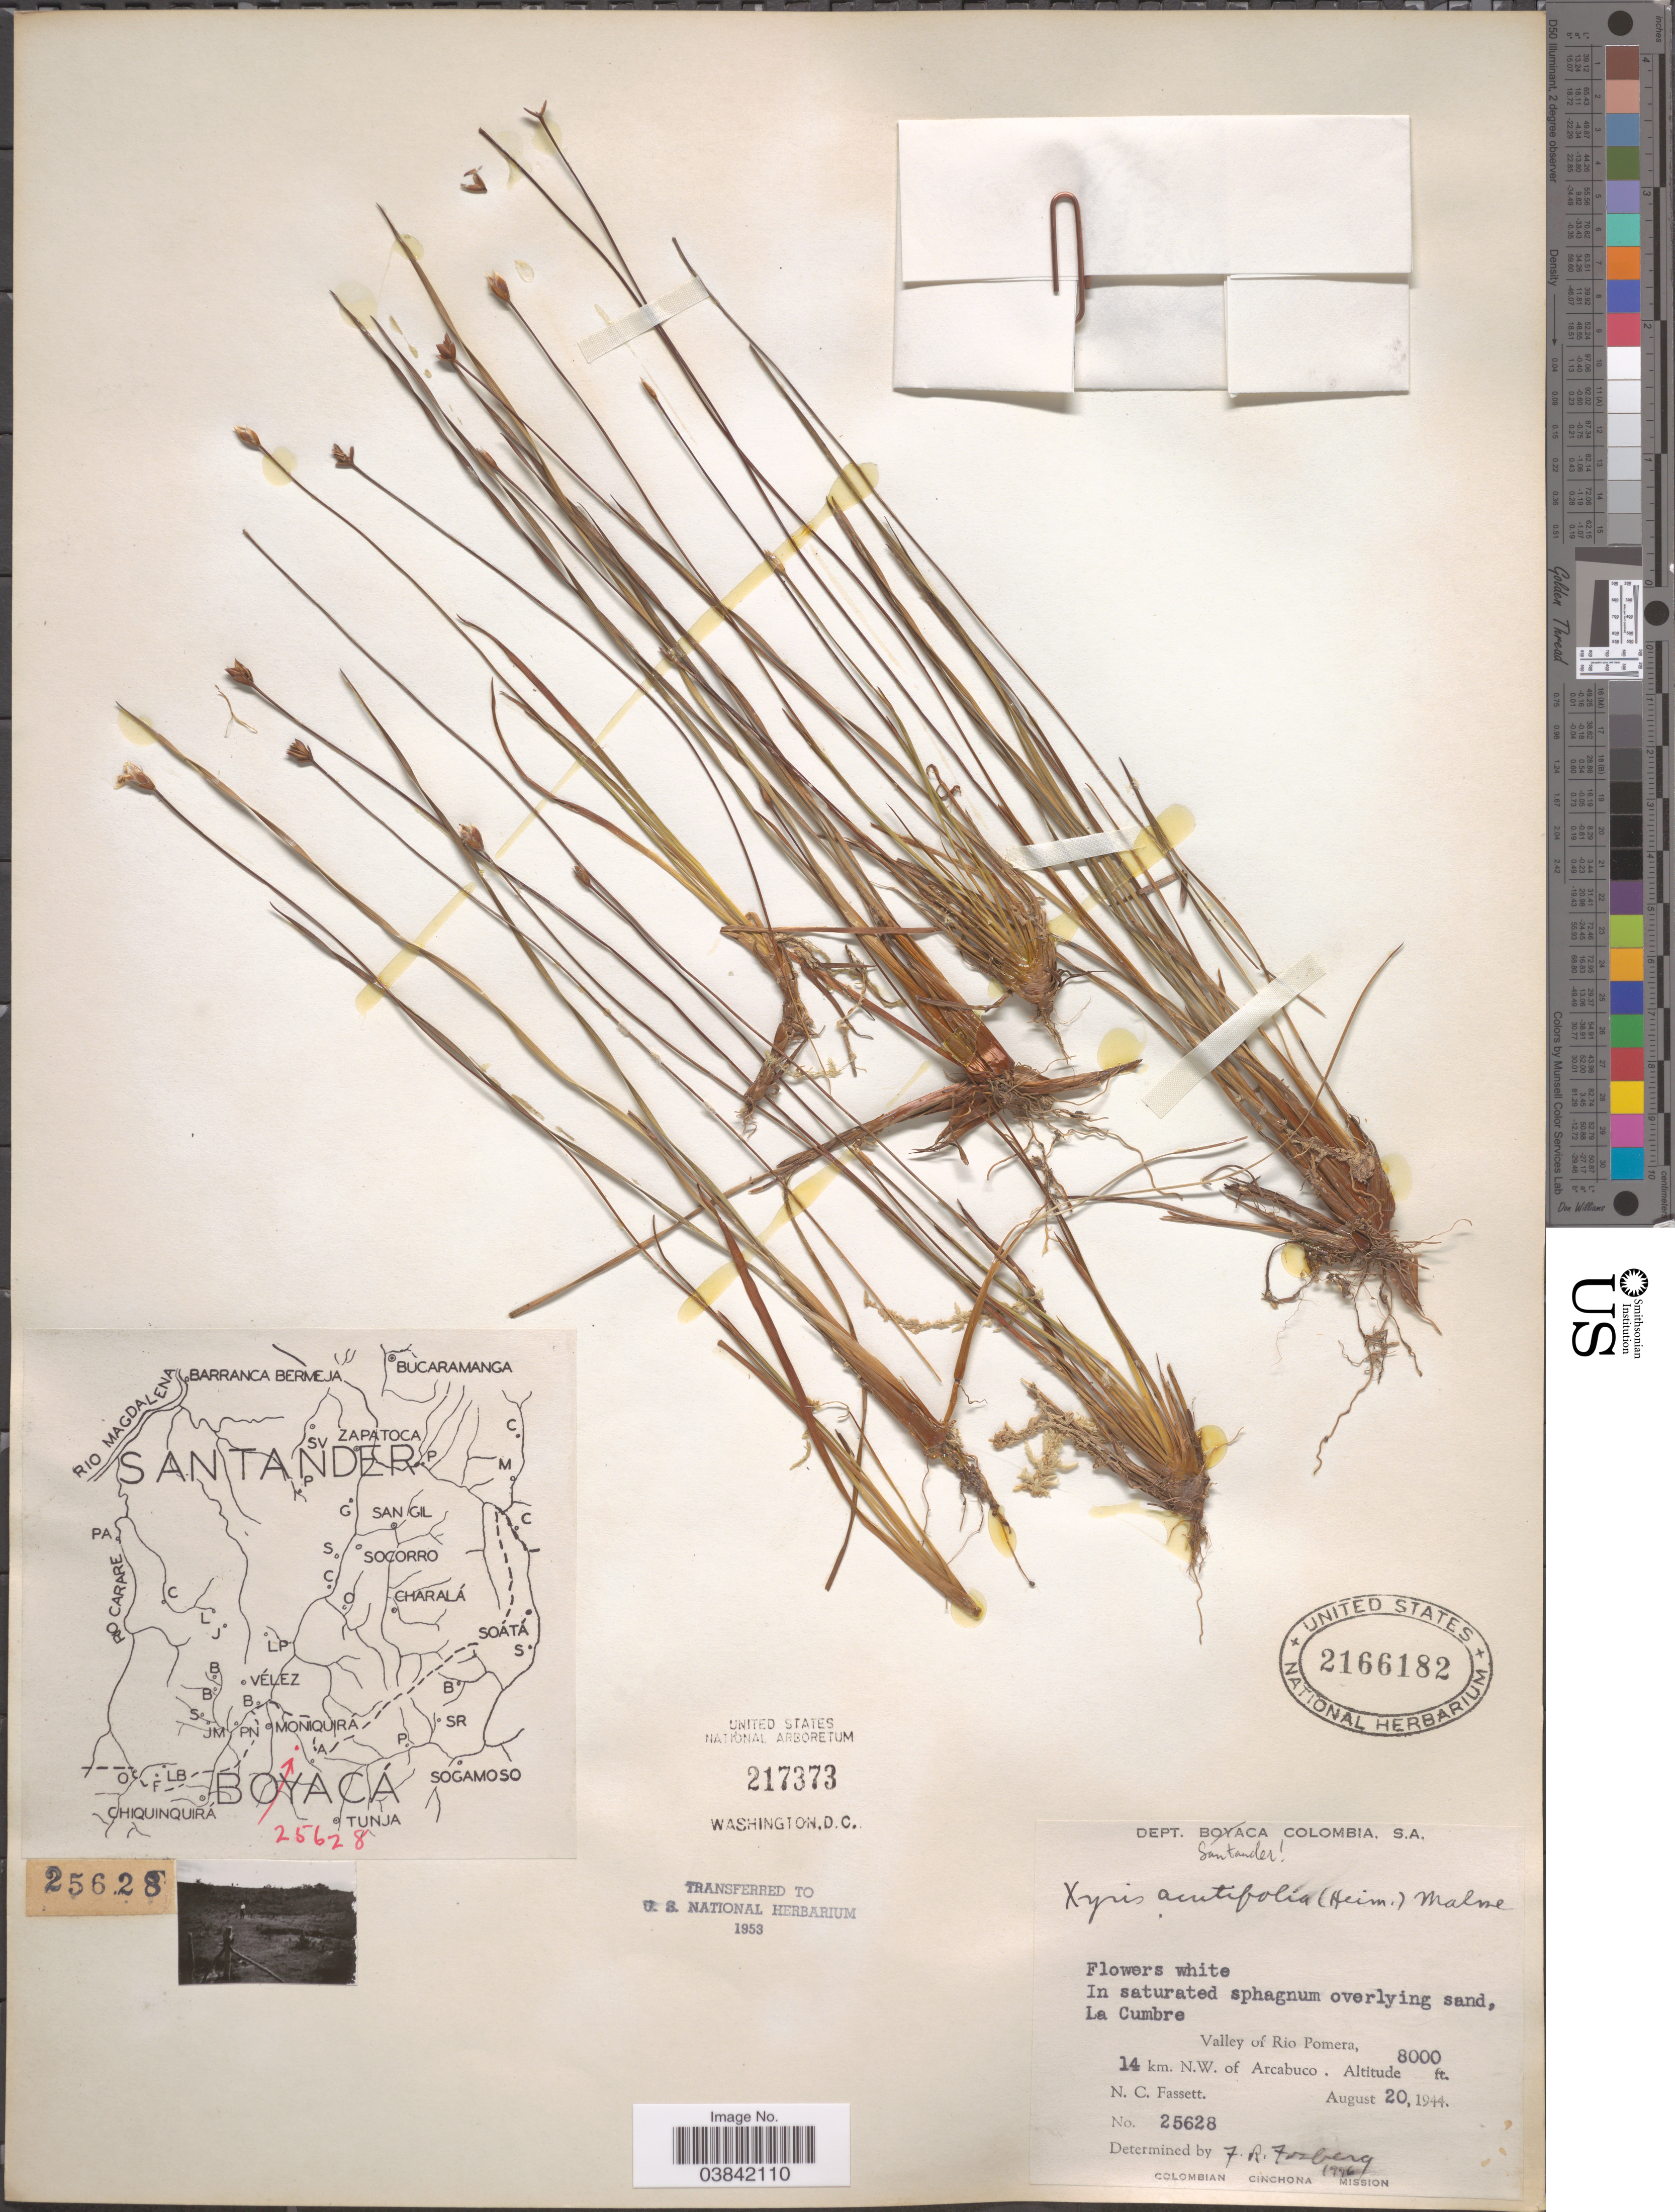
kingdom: Plantae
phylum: Tracheophyta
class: Liliopsida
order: Poales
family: Xyridaceae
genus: Xyris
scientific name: Xyris acutifolia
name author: (Heimerl) Malme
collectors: N. C. Fassett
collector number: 25628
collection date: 1944-08-20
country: Colombia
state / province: Santander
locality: Dept. Santander, La Cumbre. Valley of Rio Pomera, 14 km. N.W. of Arcabuco.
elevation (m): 2438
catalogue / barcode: US 2166182